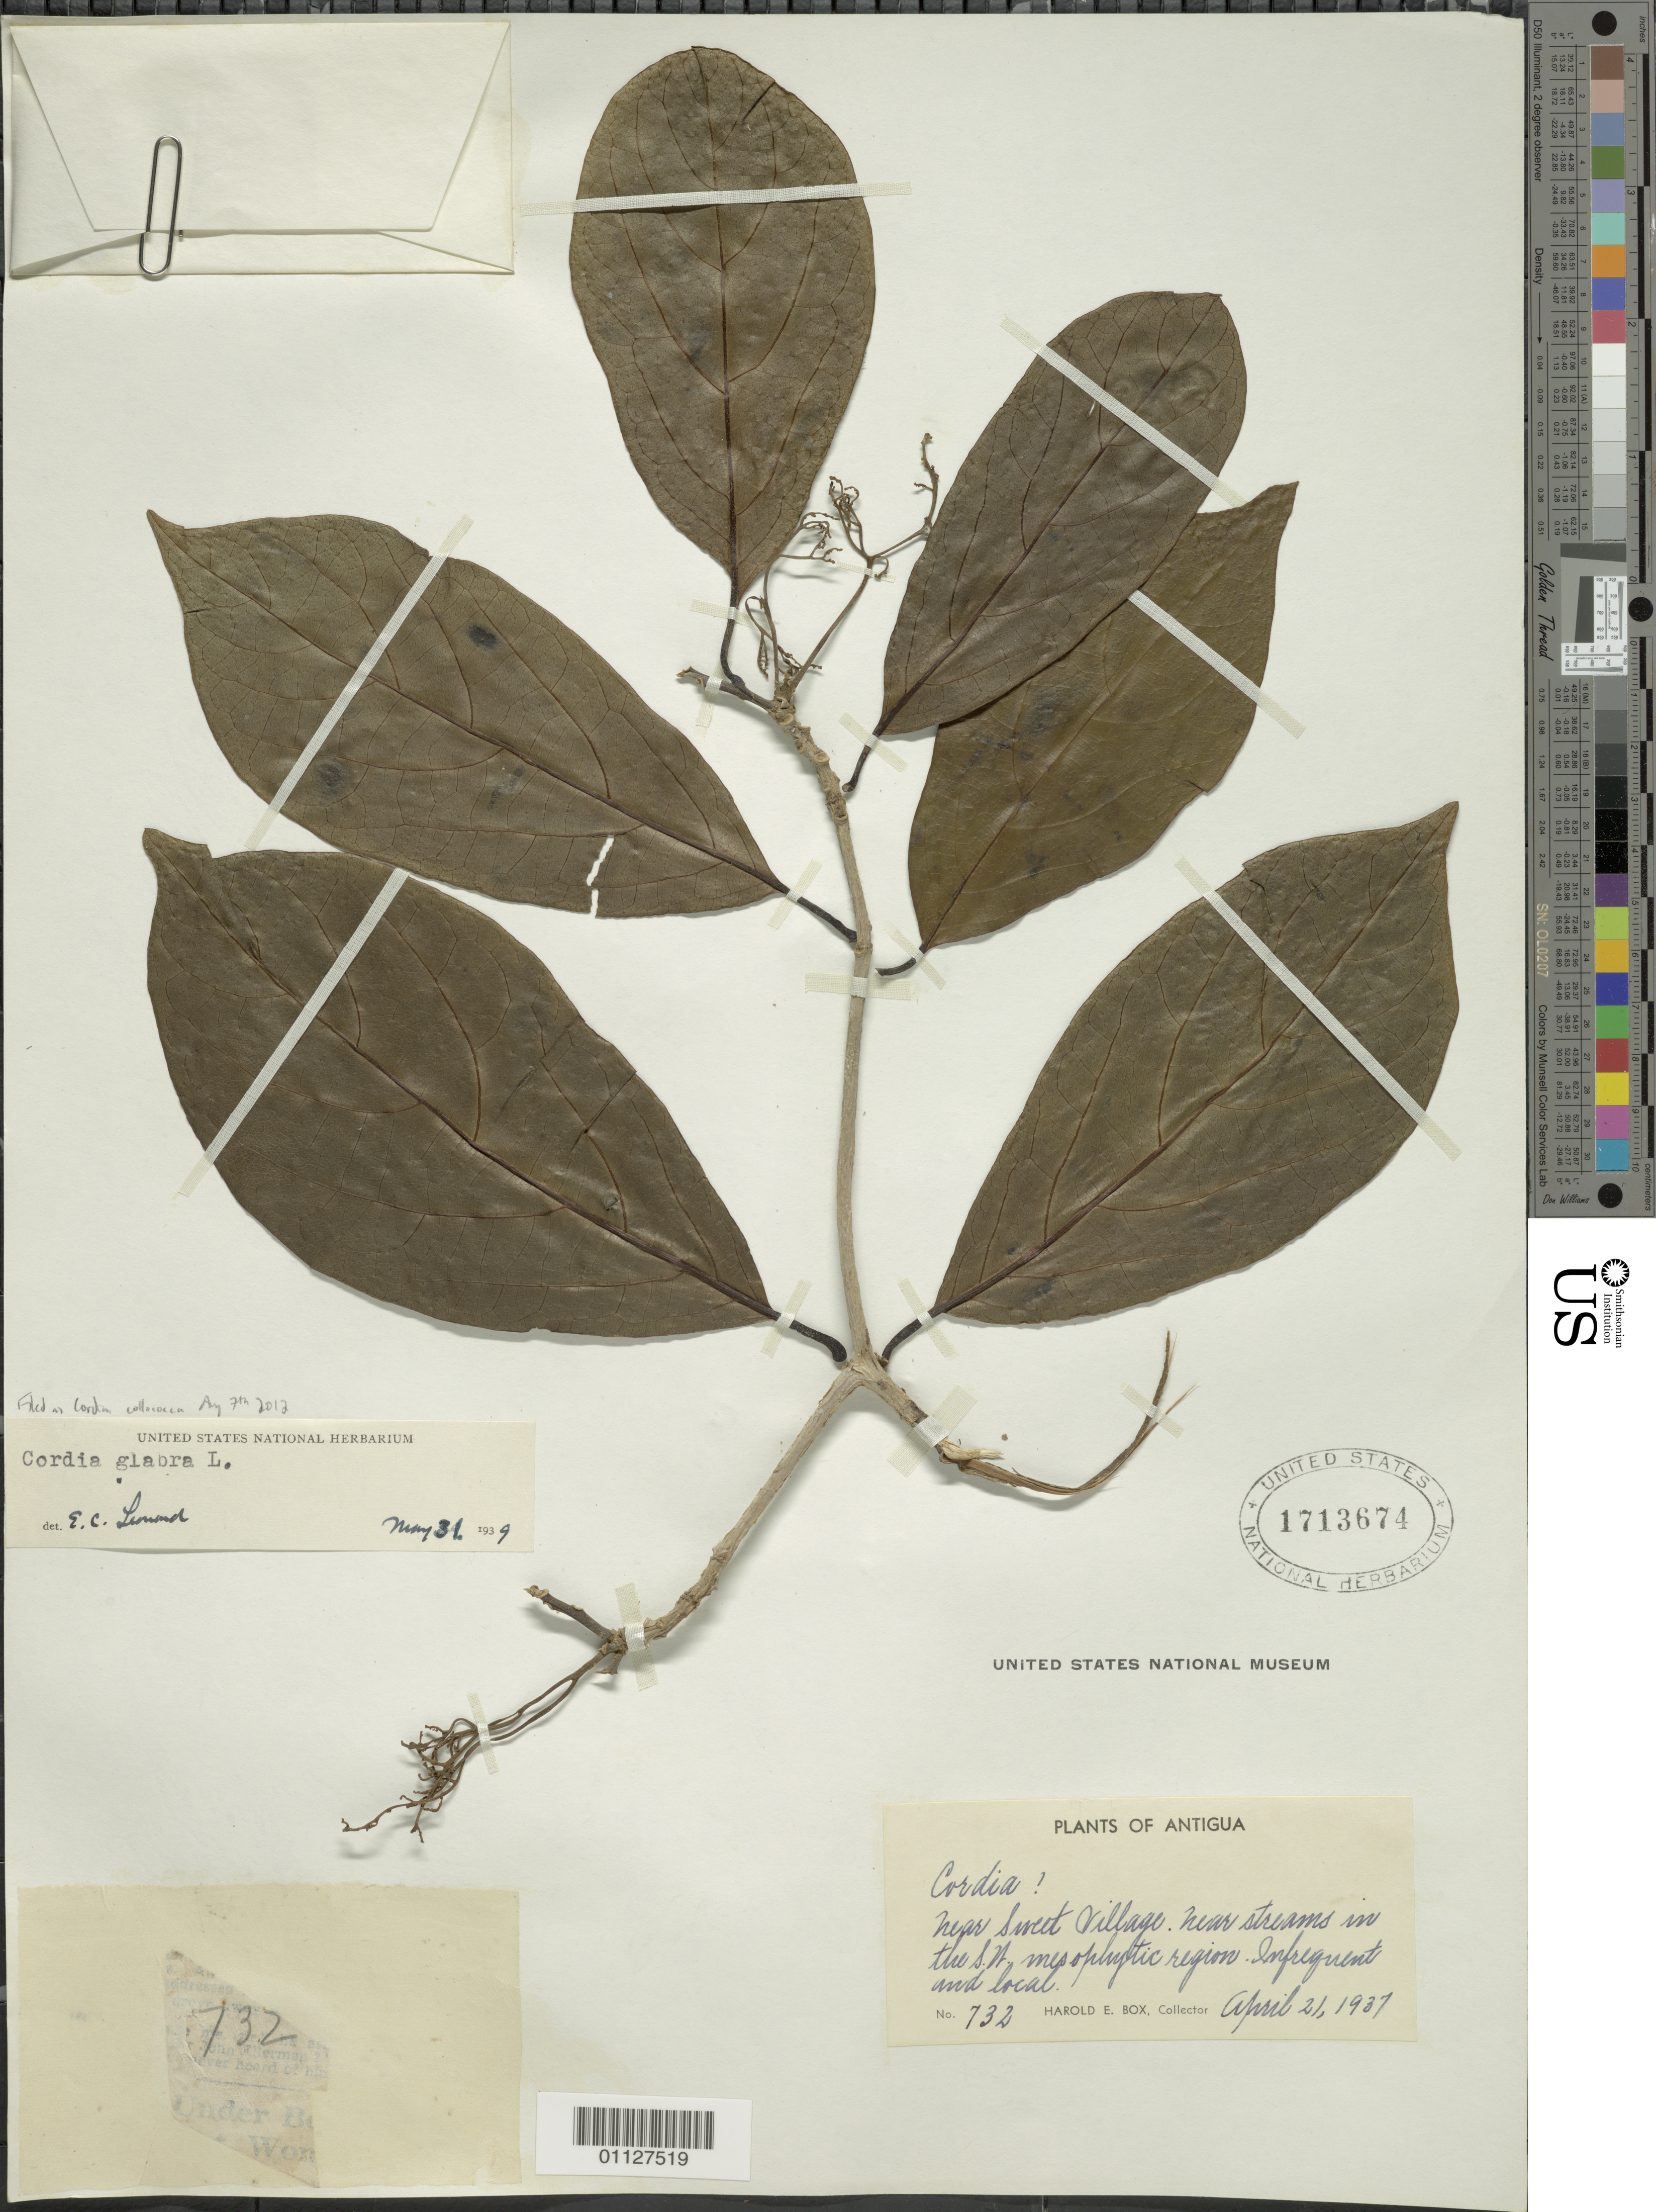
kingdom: Plantae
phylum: Tracheophyta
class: Magnoliopsida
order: Boraginales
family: Cordiaceae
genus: Cordia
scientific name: Cordia collococca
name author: L.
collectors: H. E. Box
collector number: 732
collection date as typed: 21 Apr 1937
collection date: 1937-04-21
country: Antigua and Barbuda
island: Antigua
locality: Near Sweet Village. Near streams in the SW mesophytic region.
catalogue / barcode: US 1713674